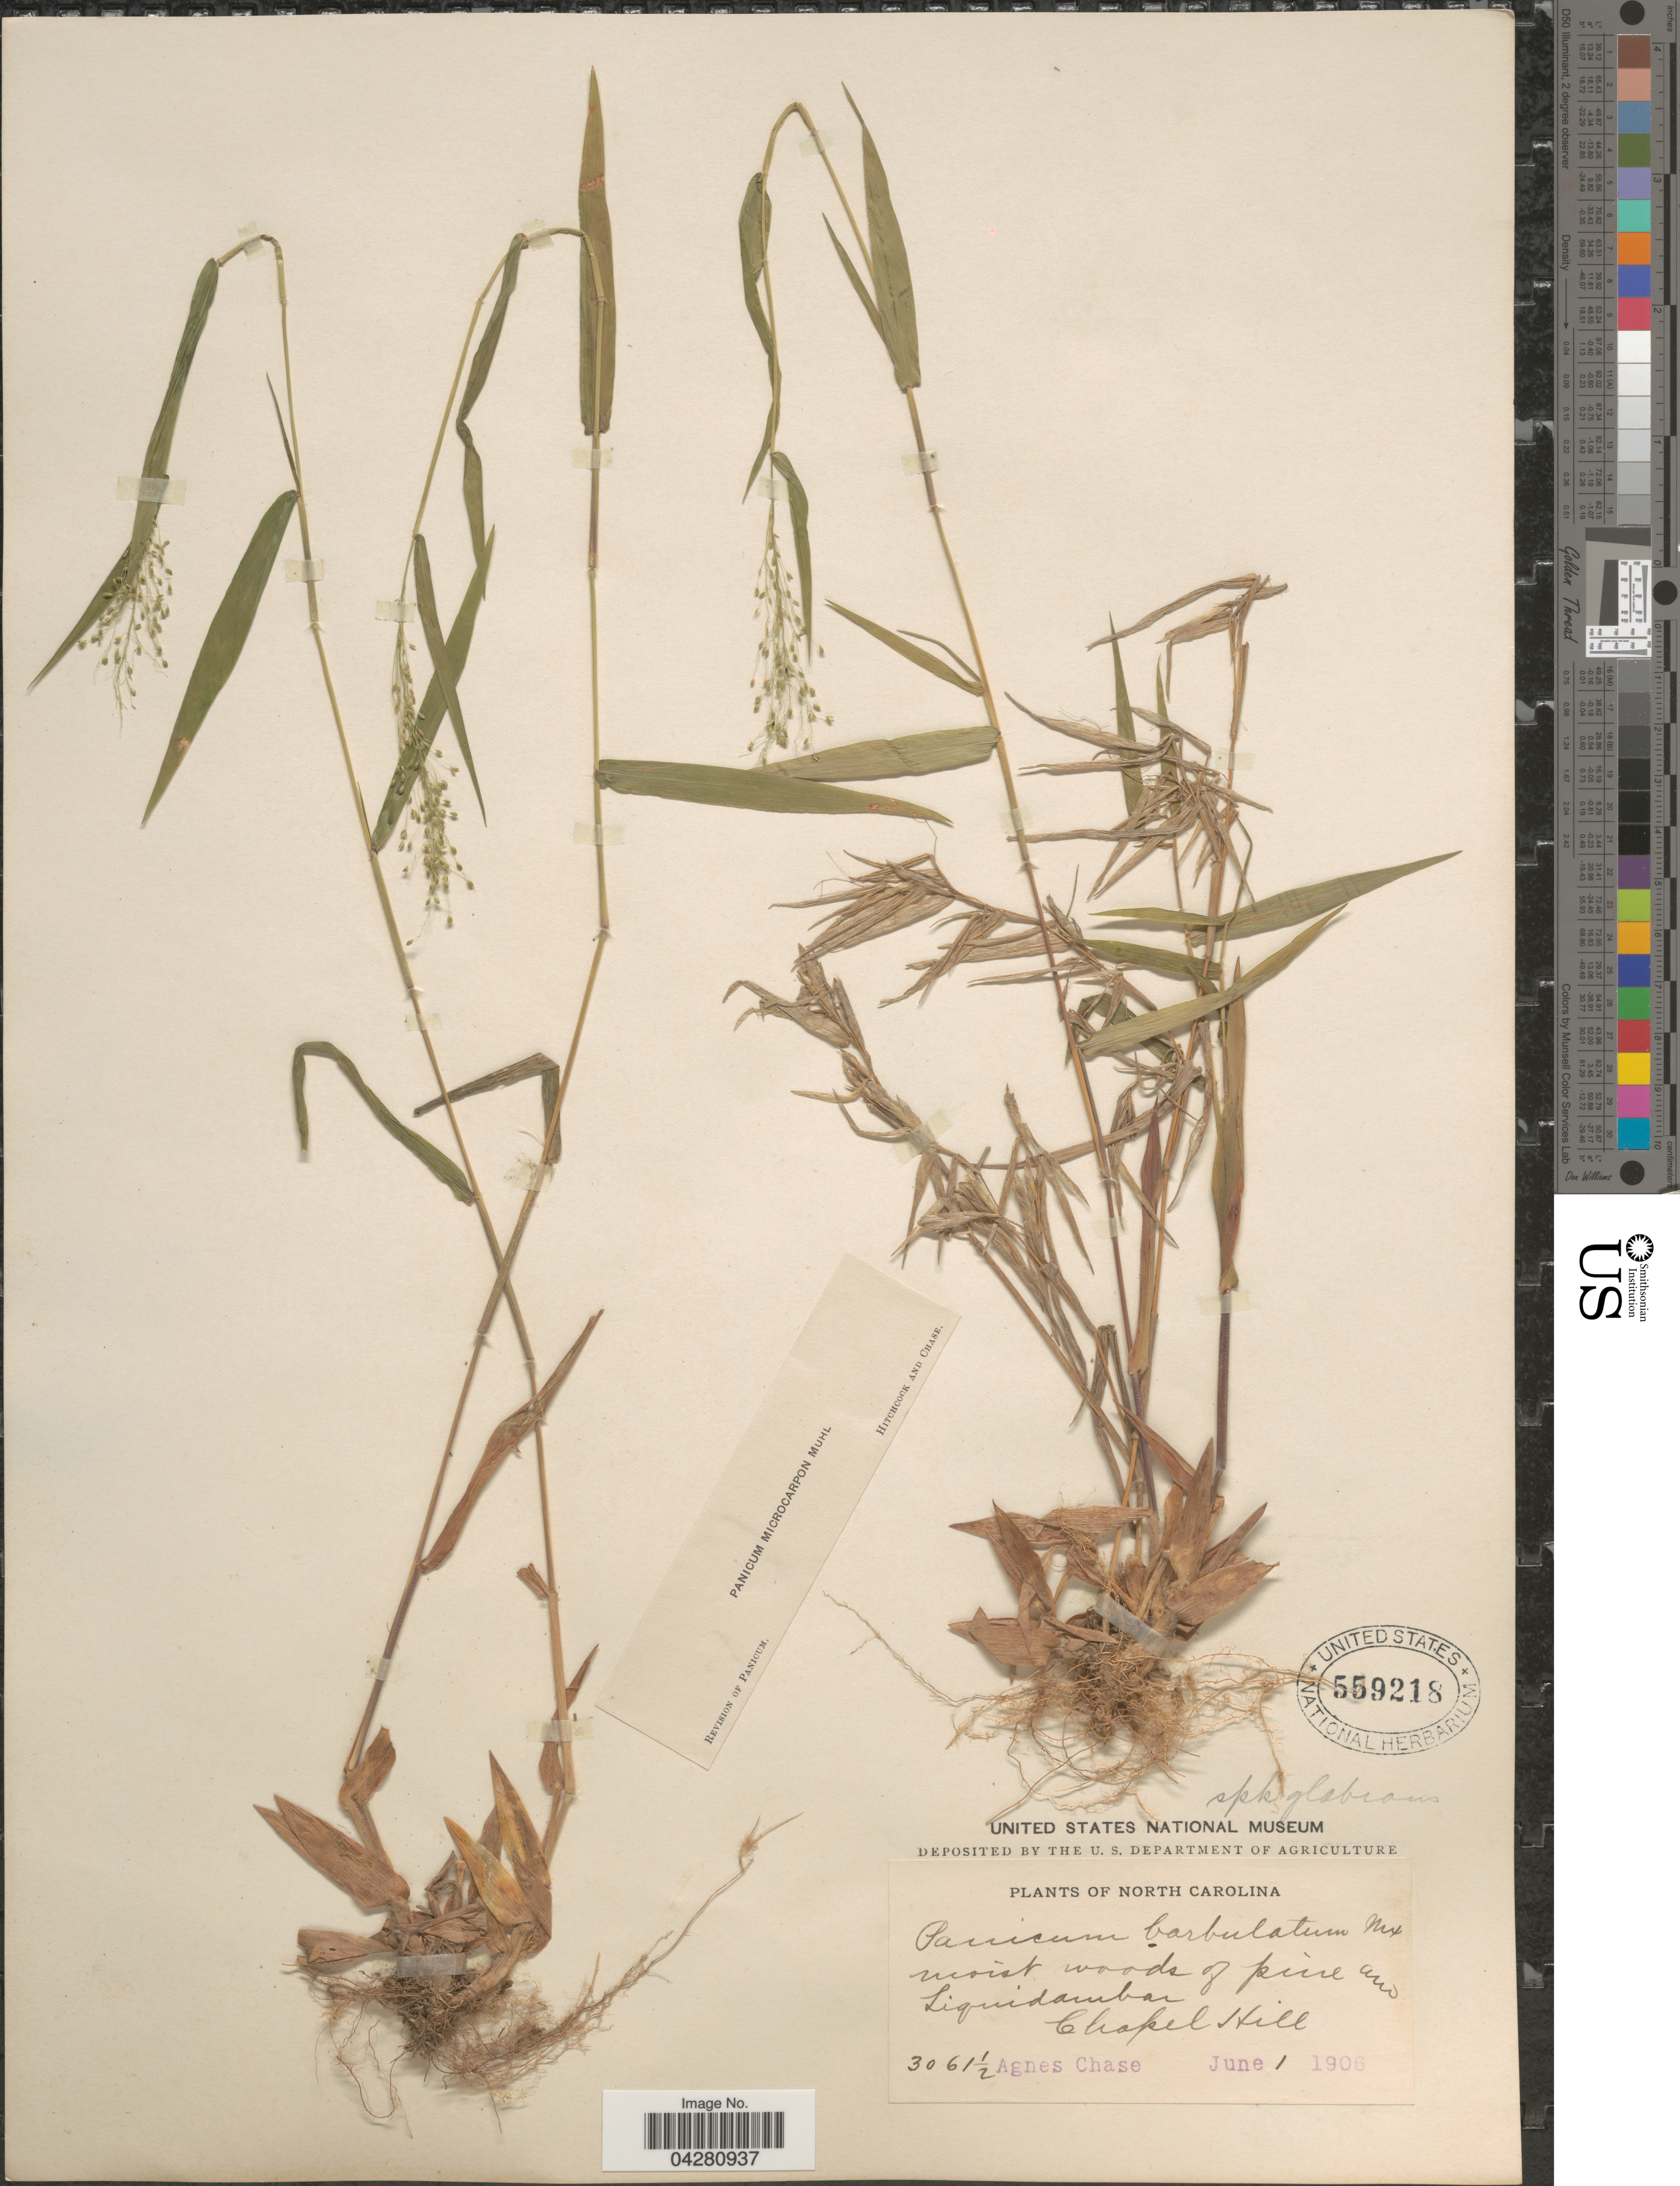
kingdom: Plantae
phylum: Tracheophyta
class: Liliopsida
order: Poales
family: Poaceae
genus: Dichanthelium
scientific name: Dichanthelium dichotomum var. dichotomum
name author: (L.) Gould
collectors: A. Chase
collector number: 306½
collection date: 1906-06-01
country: United States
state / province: North Carolina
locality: Moist woods of pine and Liquidambar Chapel Hill.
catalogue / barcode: US 559218